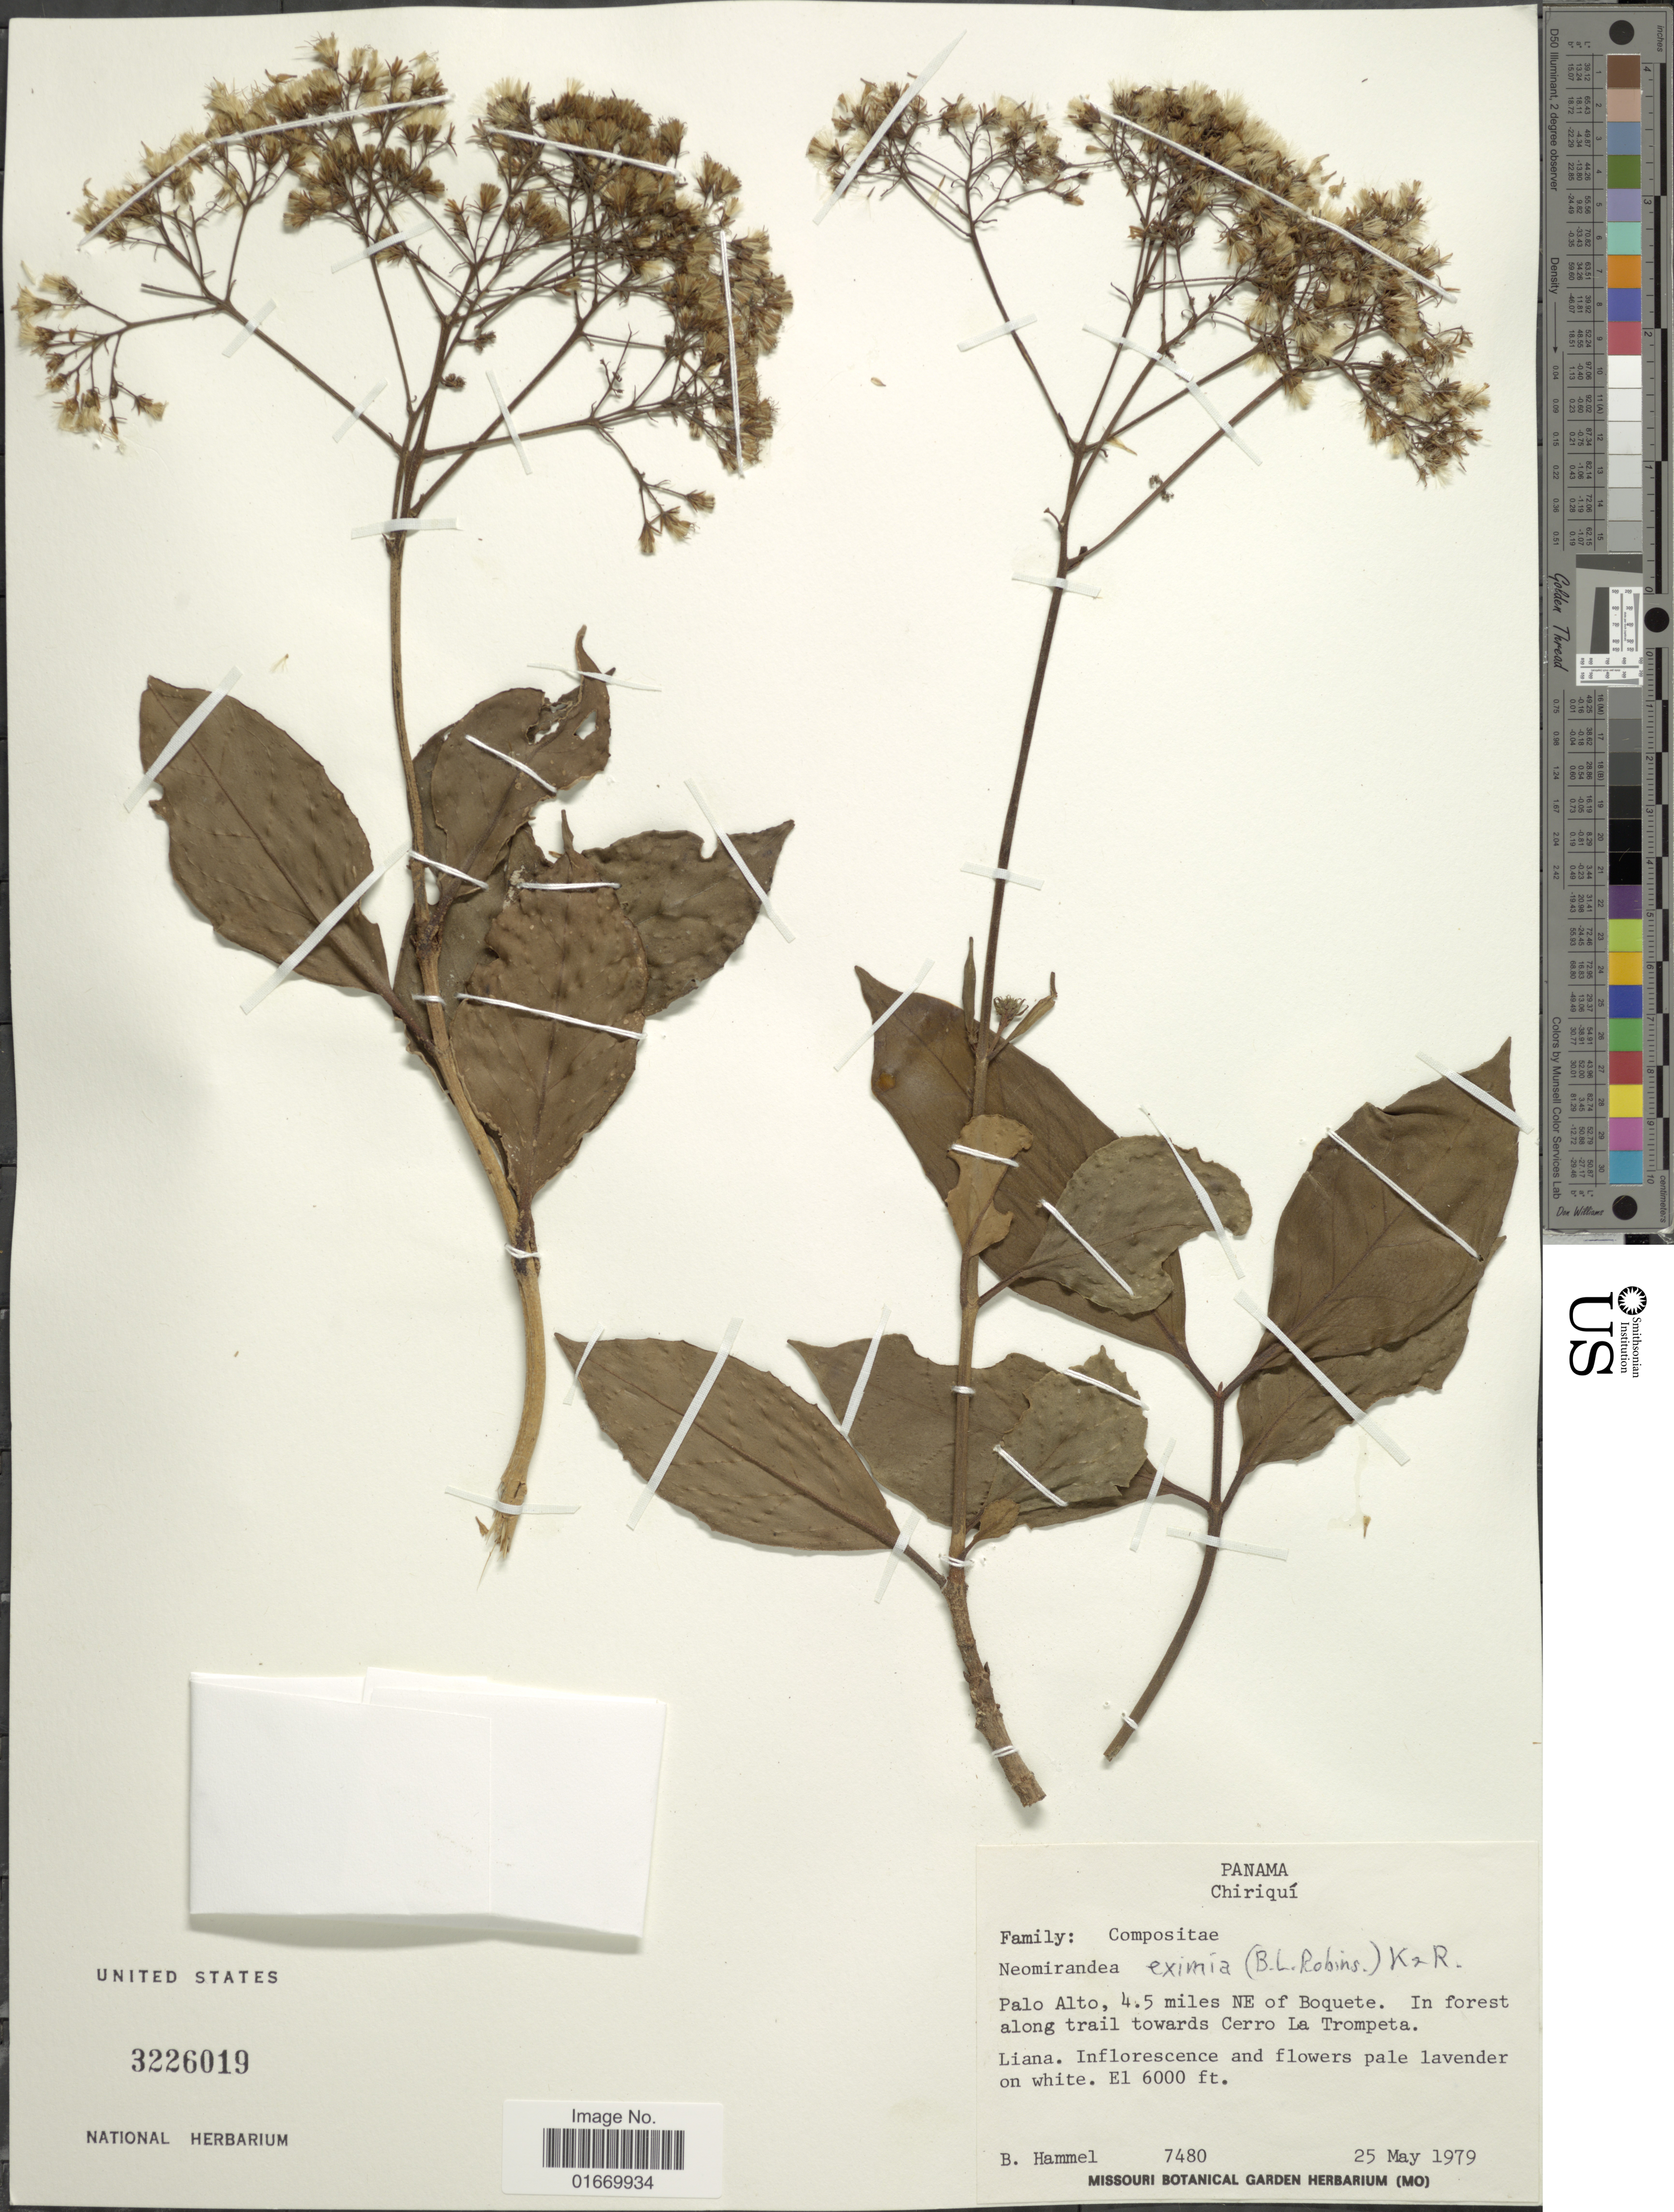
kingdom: Plantae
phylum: Tracheophyta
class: Magnoliopsida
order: Asterales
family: Asteraceae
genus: Neomirandea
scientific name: Neomirandea eximia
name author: (B.L. Rob.) R.M. King & H. Rob.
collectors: B. Hammel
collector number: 7480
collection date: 1979-05-25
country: Panama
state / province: Chiriqui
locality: Palo Alto, 4.5 miles NE of Boquete, along trail towards Cerro La Trompeta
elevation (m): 1829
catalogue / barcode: US 3226019